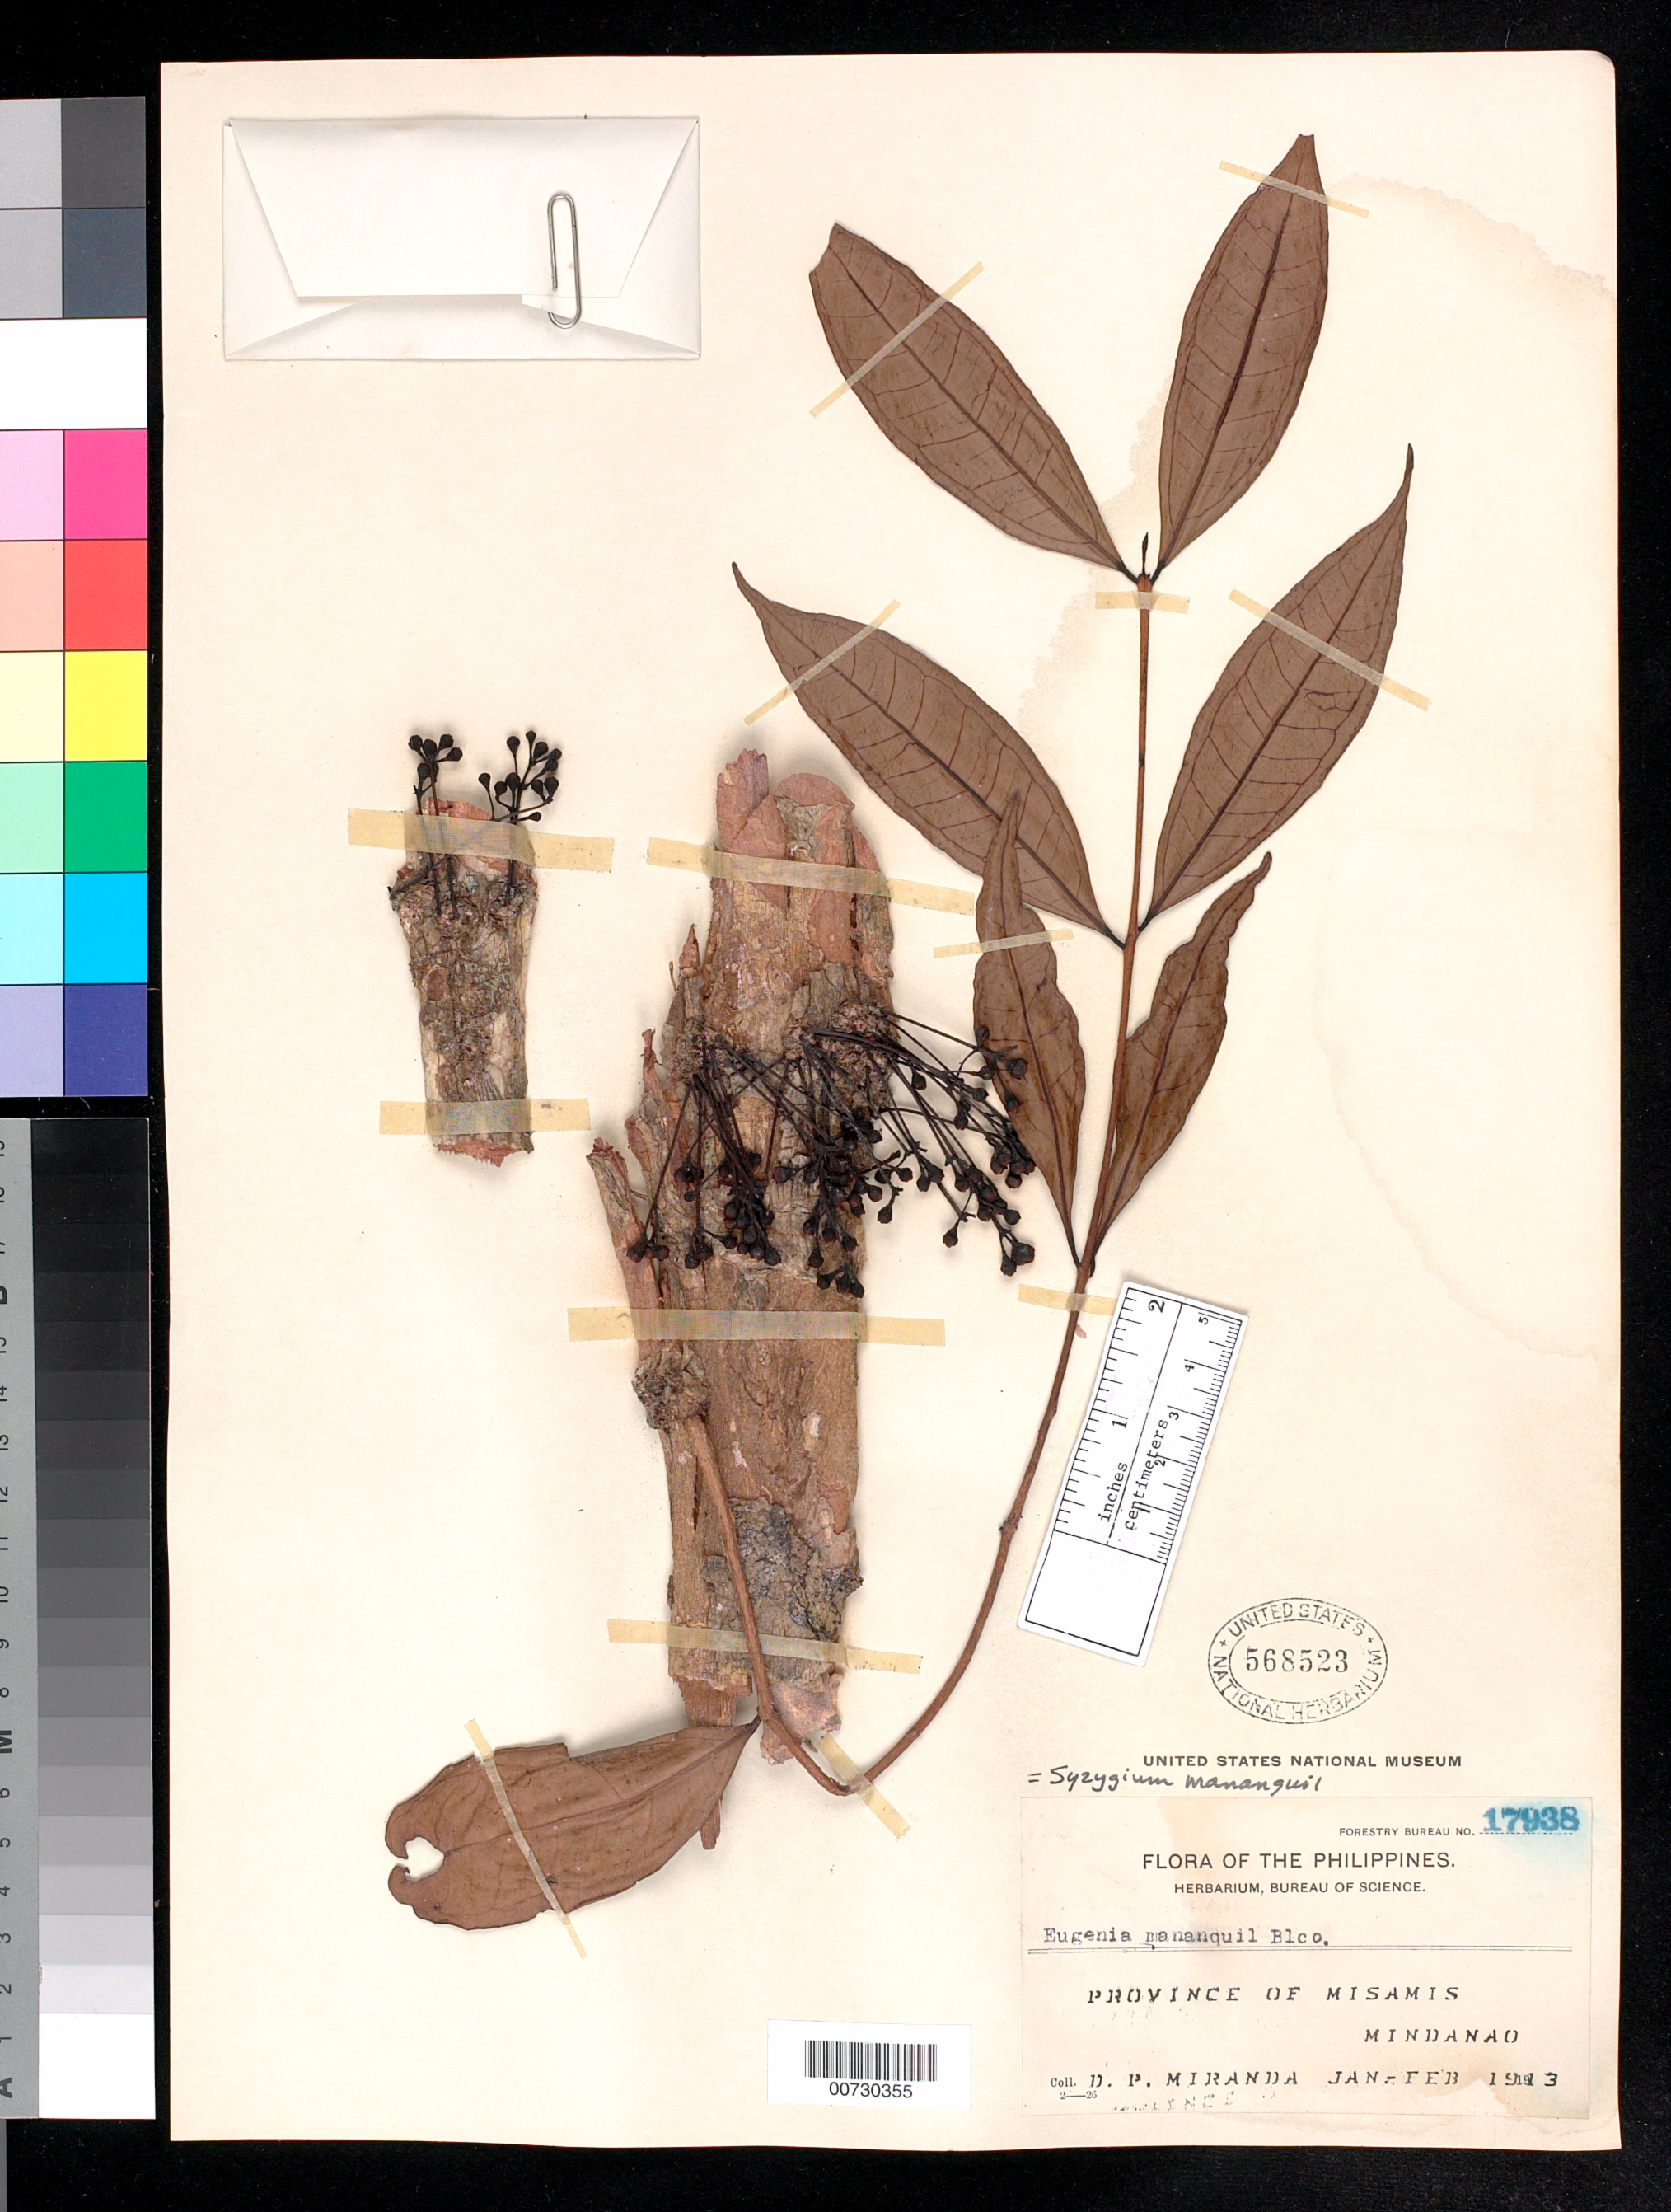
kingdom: Plantae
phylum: Tracheophyta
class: Magnoliopsida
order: Myrtales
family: Myrtaceae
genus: Syzygium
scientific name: Syzygium mananquil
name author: (Blanco) Merr.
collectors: D. P. Miranda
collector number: For. Bur. 17938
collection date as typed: Jan 1913 to -- Feb 1913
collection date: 1913-01/1913-02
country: Philippines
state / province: Northern Mindanao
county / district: Misamis Occidental / Misamis Oriental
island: Mindanao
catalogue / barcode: US 568523